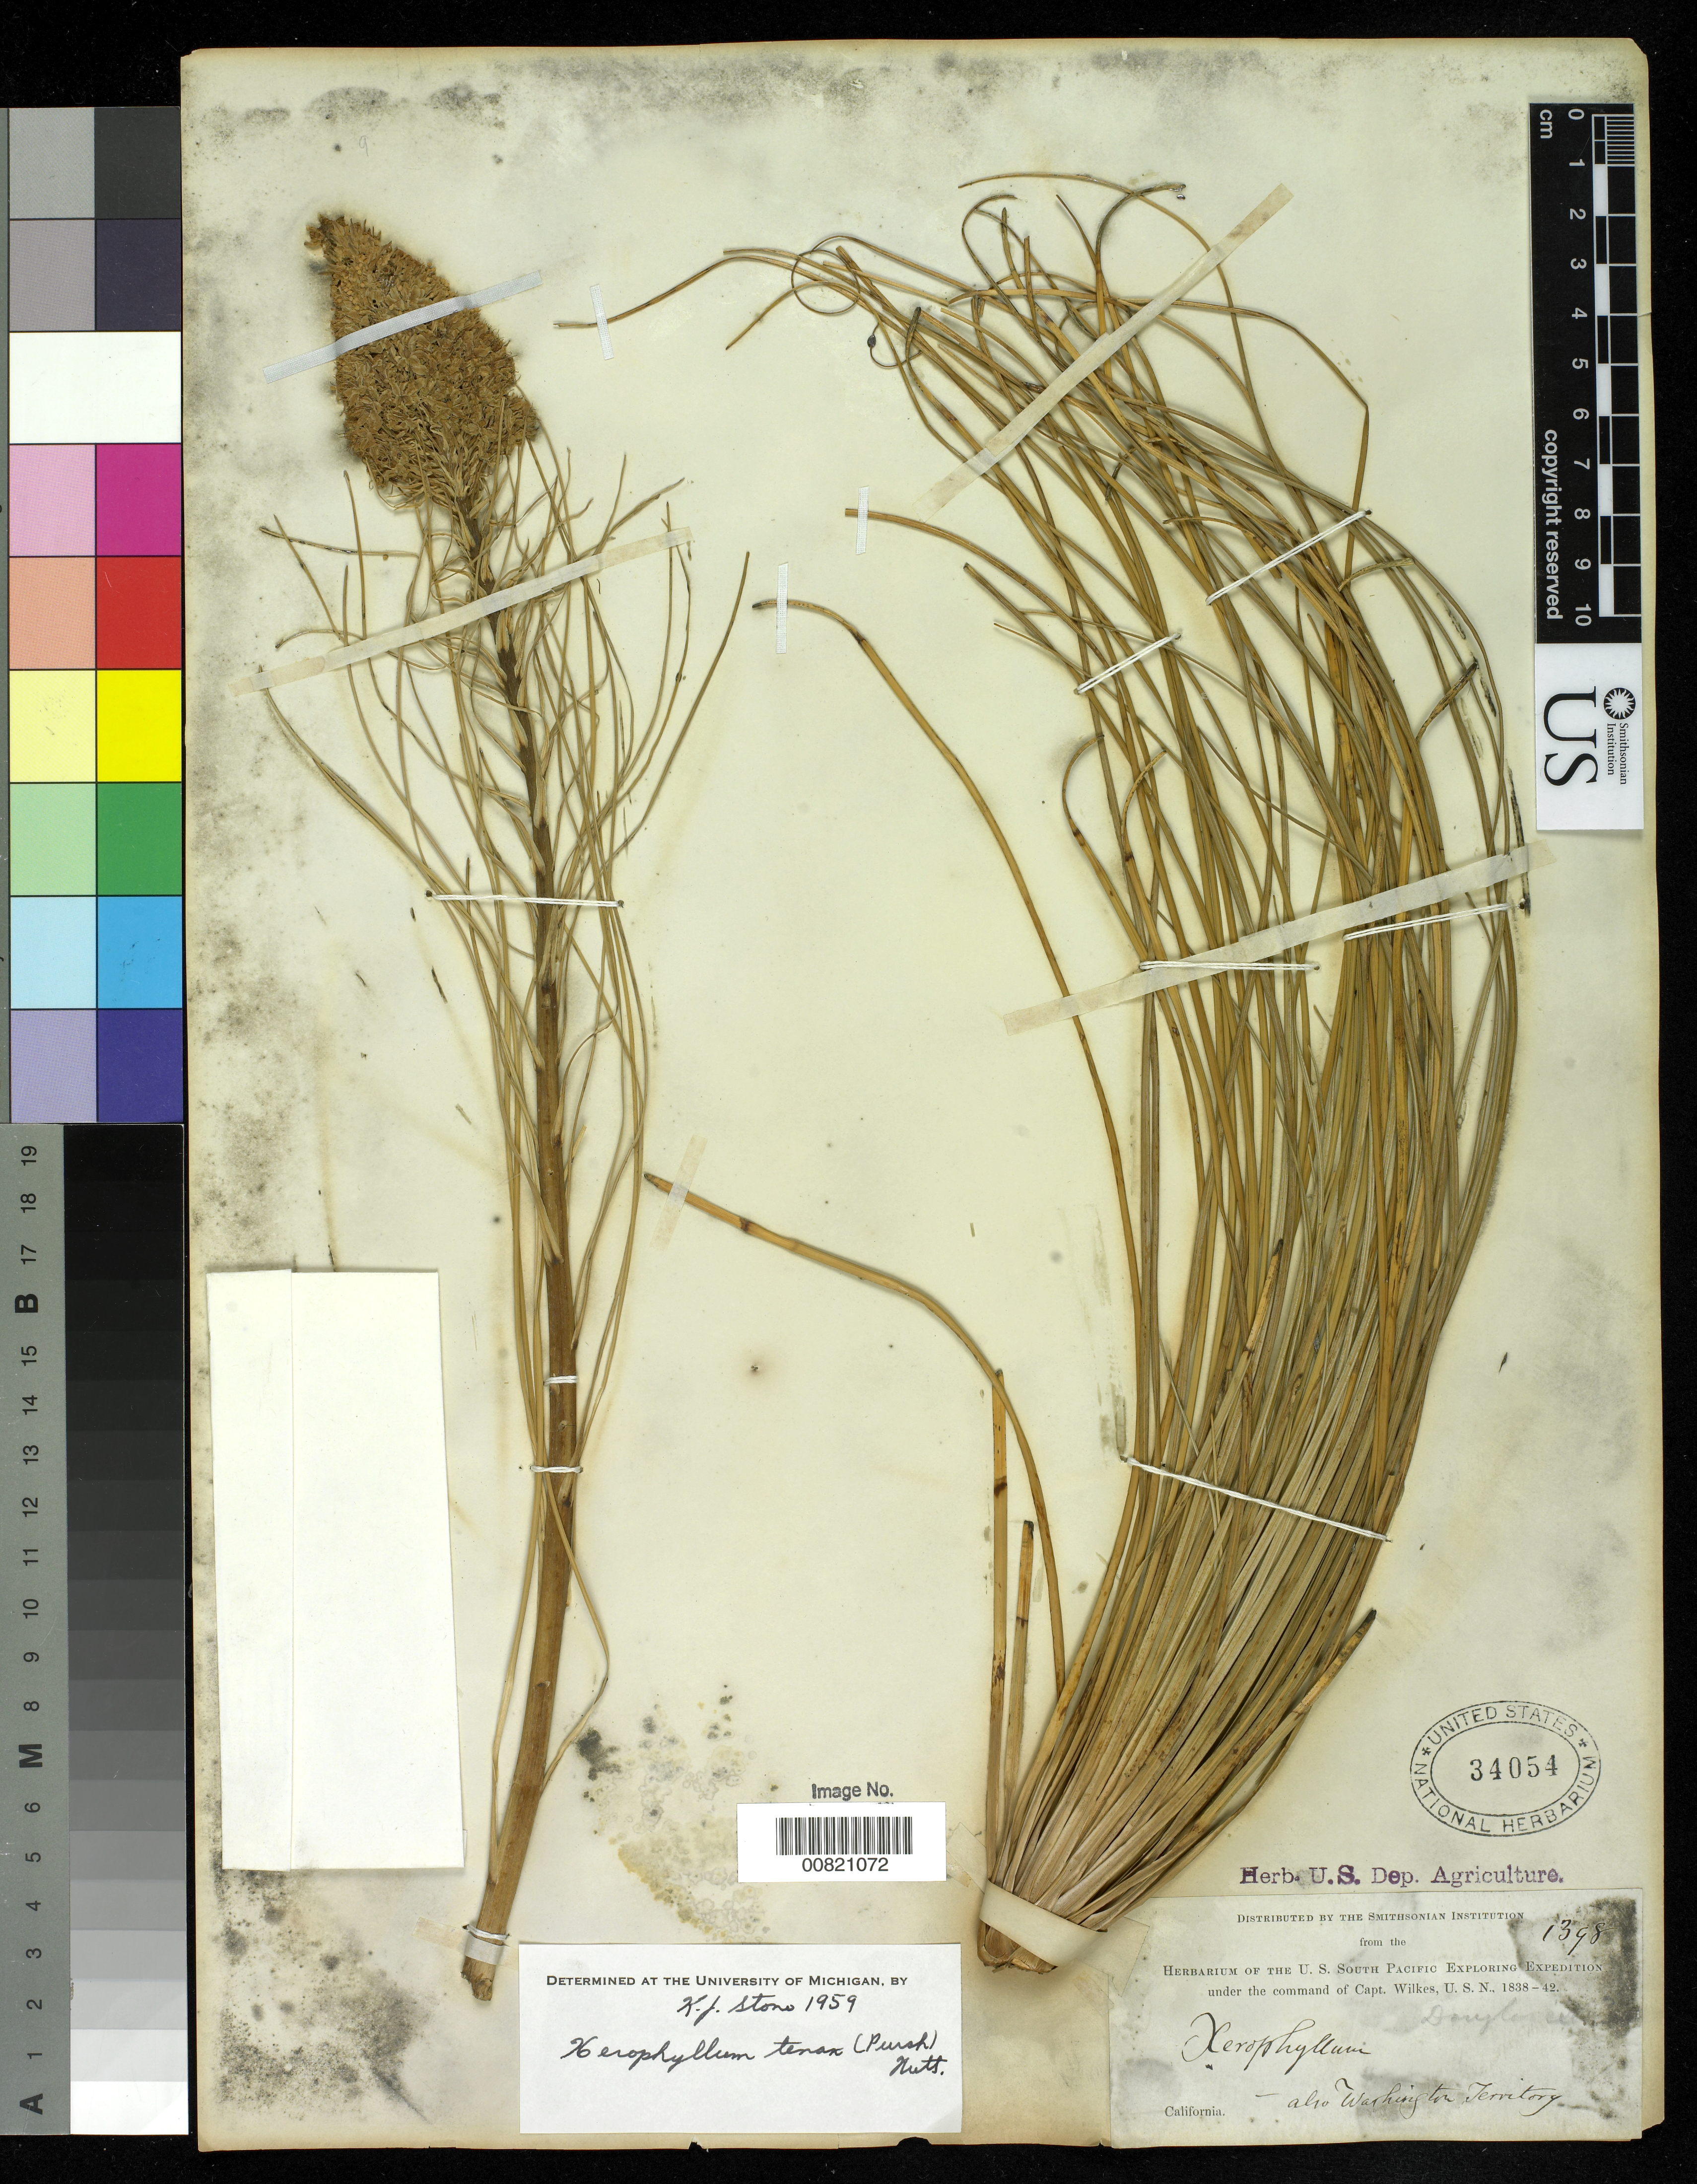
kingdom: Plantae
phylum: Tracheophyta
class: Liliopsida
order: Liliales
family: Melanthiaceae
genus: Xerophyllum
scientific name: Xerophyllum tenax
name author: (Pursh) Nutt.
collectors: Wilkes Explor. Exped.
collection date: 1838/1842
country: United States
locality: California, also Washington Territory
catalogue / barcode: US 34054